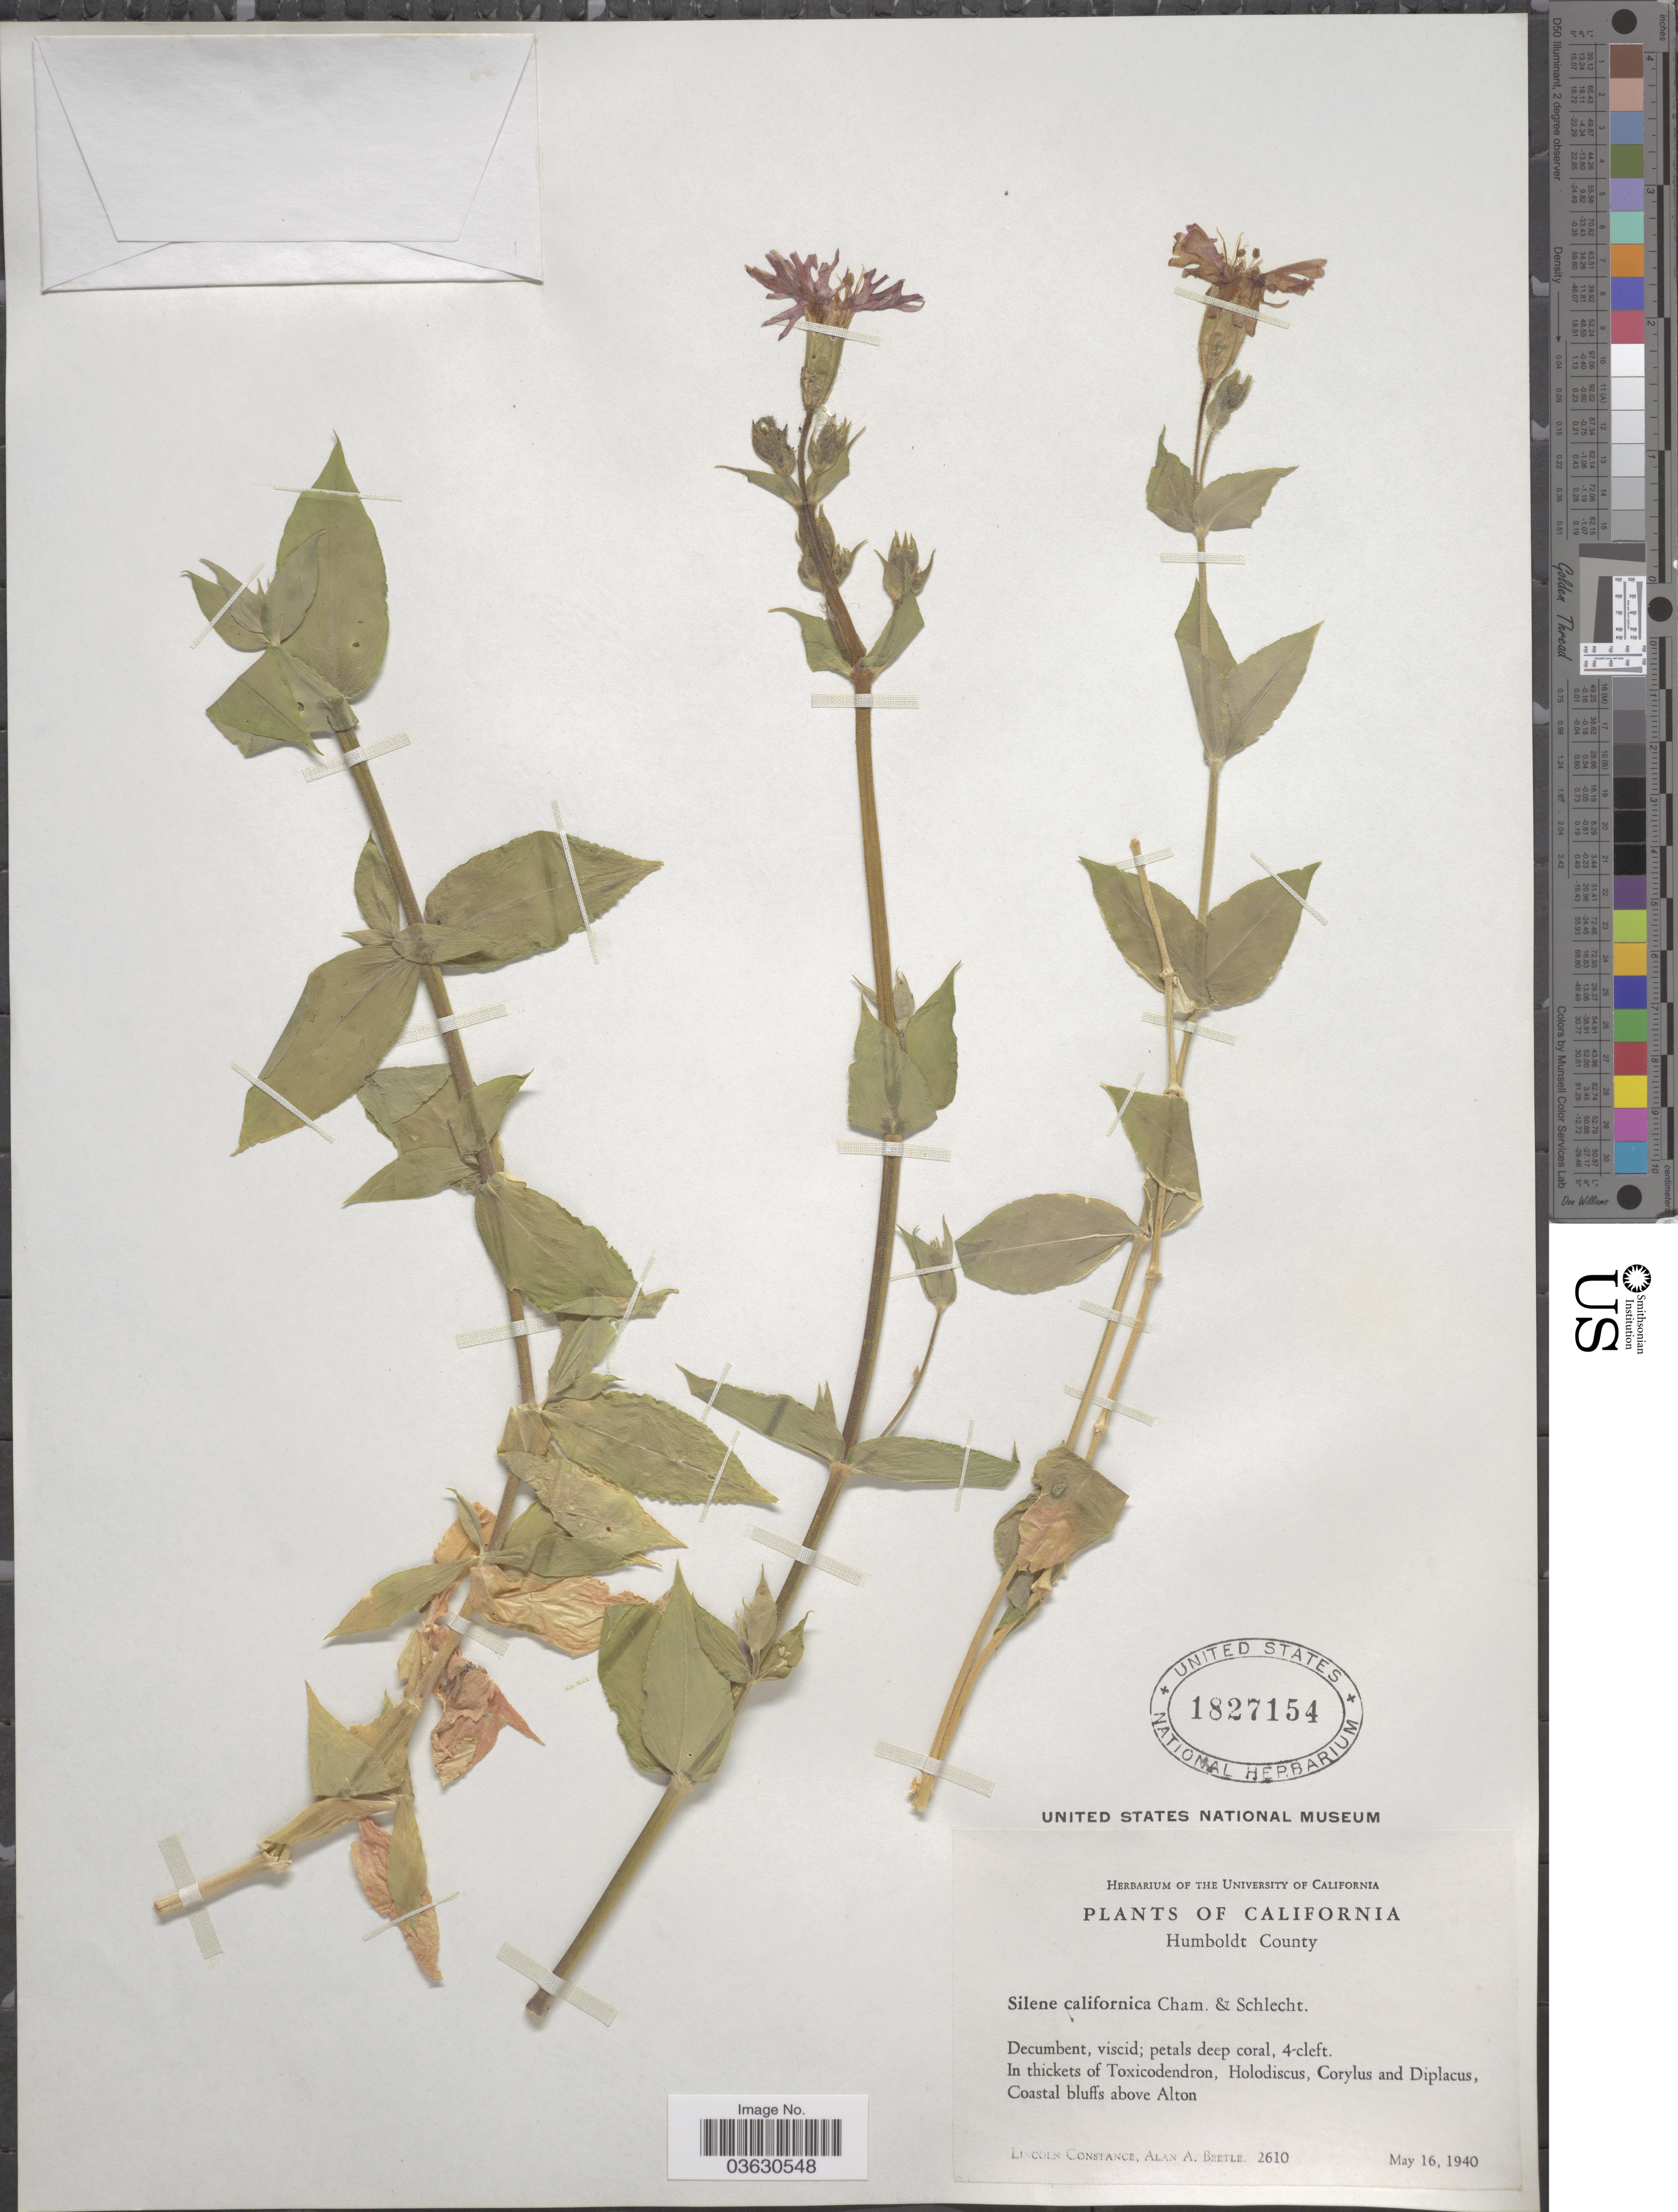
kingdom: Plantae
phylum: Tracheophyta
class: Magnoliopsida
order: Caryophyllales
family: Caryophyllaceae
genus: Silene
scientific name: Silene californica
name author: Durand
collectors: L. Constance & A. A. Beetle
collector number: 2610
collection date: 1940-05-16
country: United States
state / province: California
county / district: Humboldt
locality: Humboldt County. Coastal bluffs above Alton.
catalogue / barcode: US 1827154